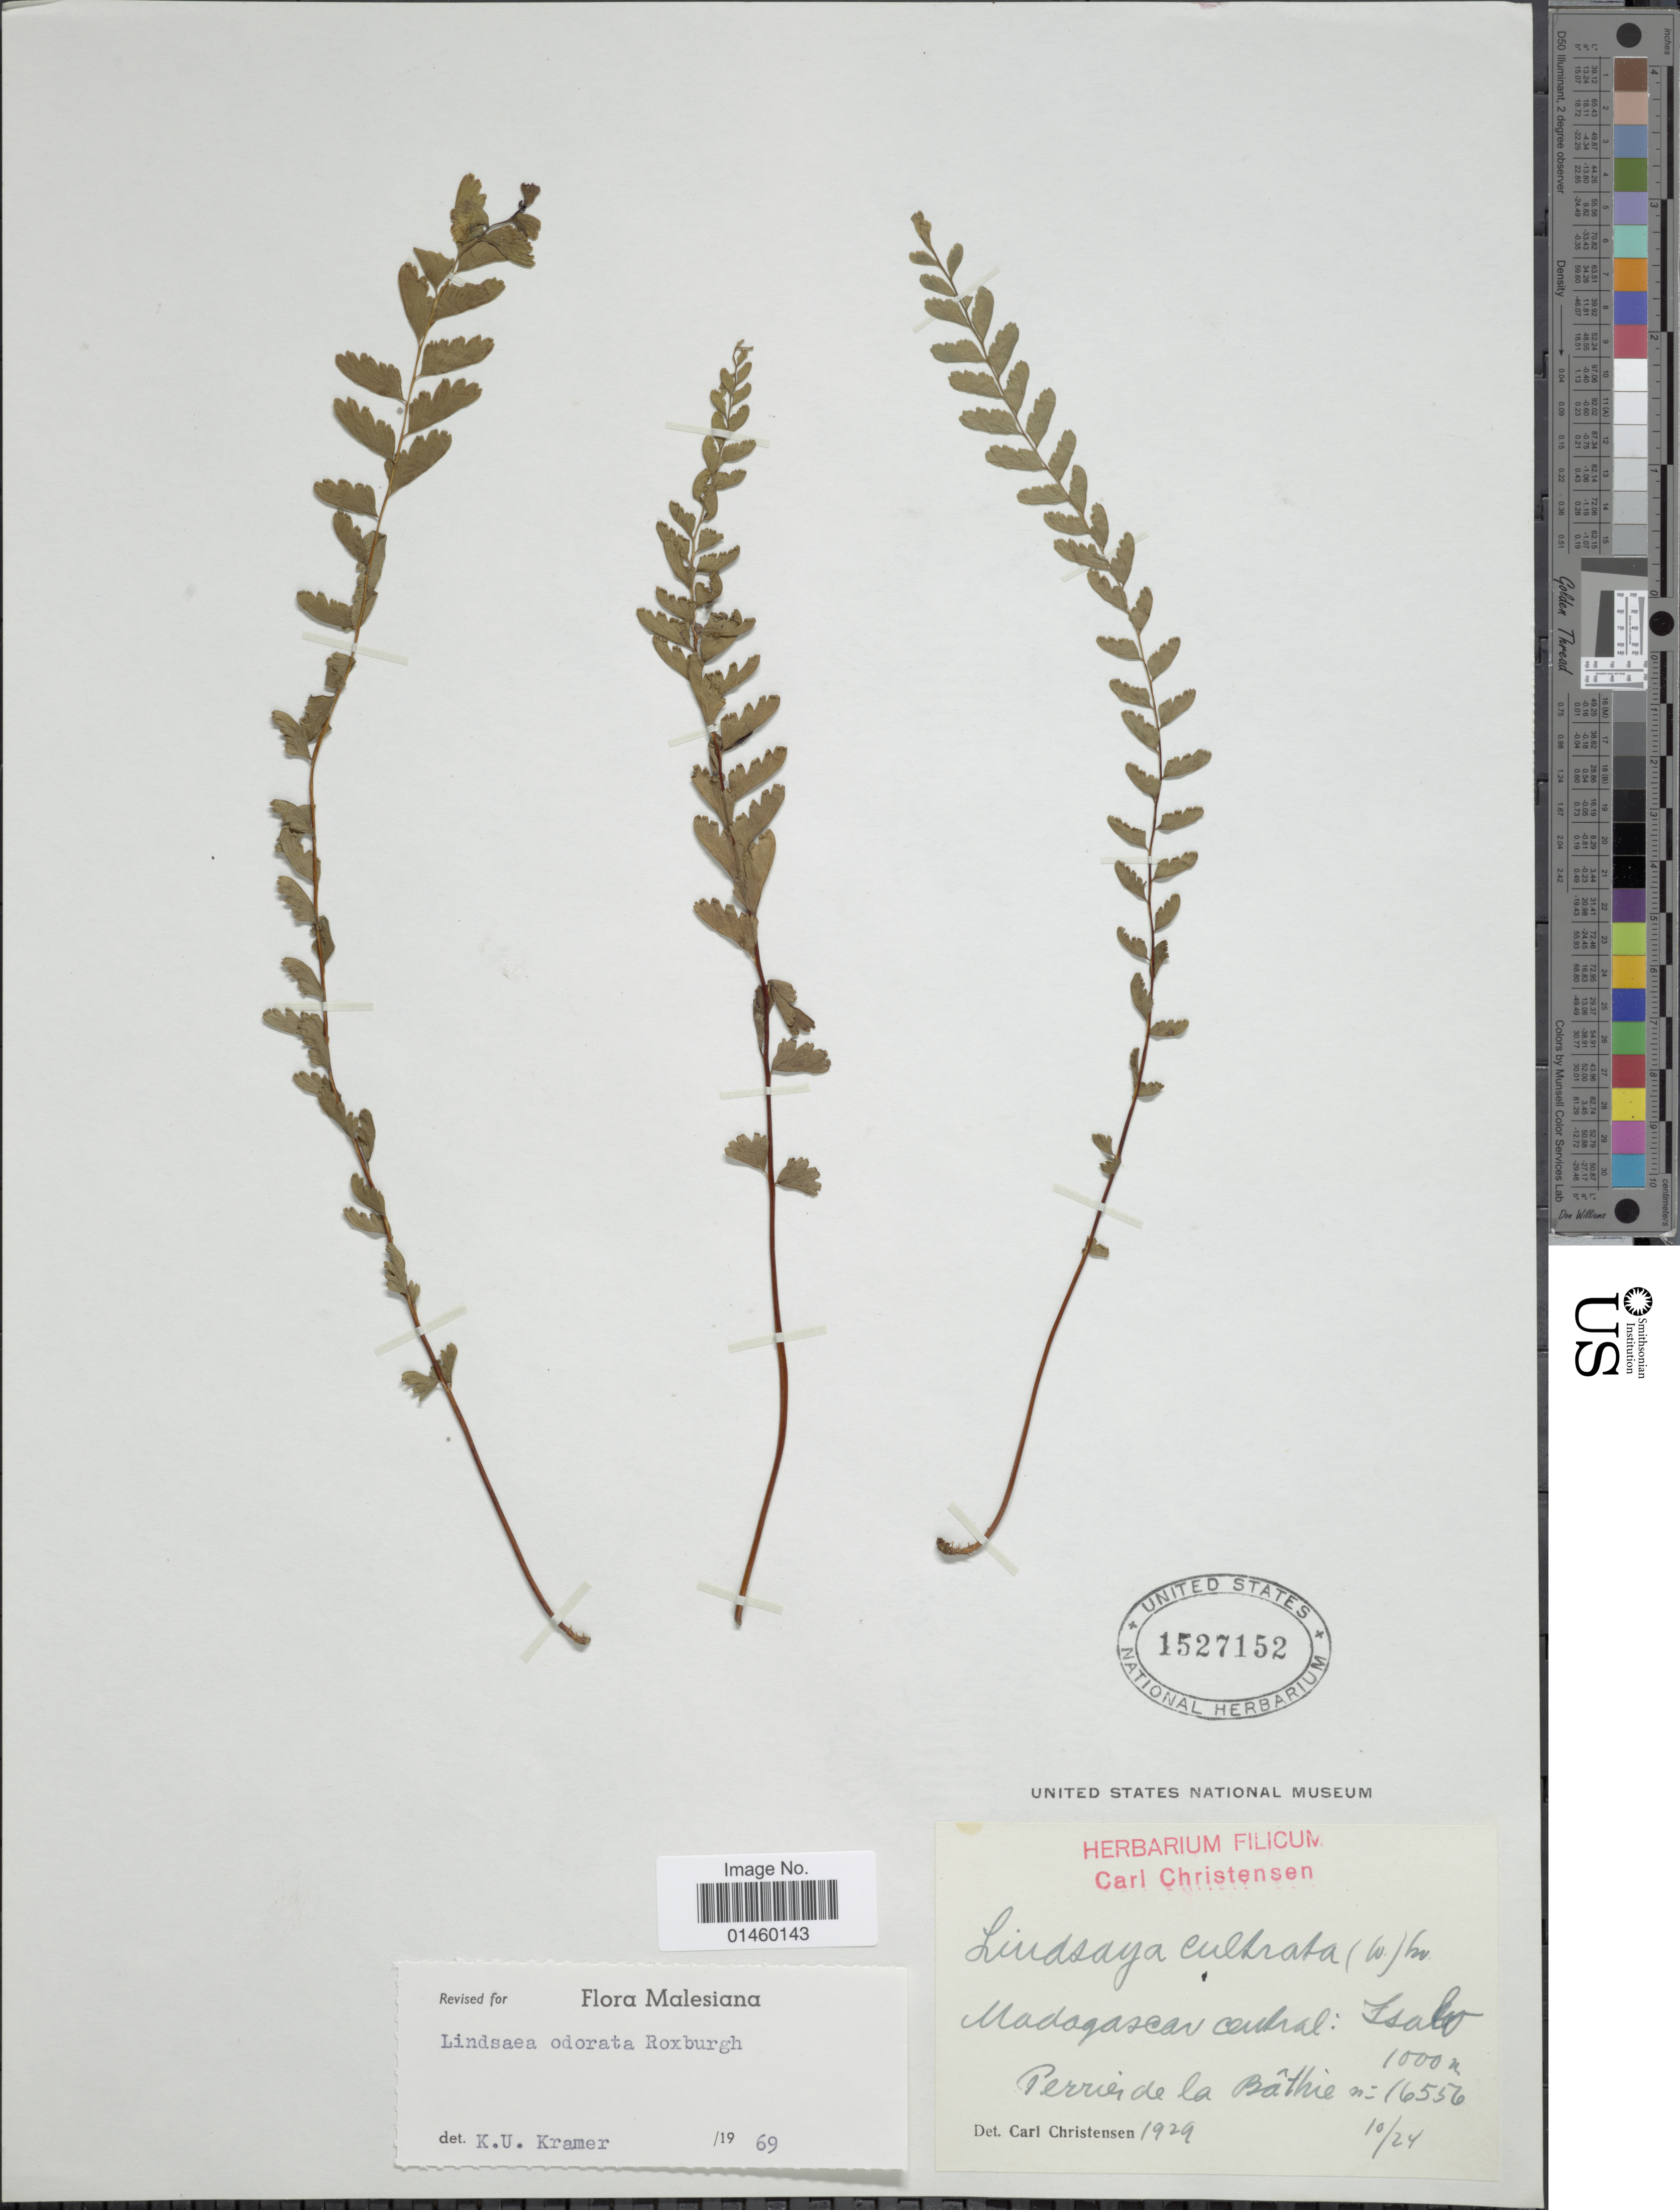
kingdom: Plantae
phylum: Tracheophyta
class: Polypodiopsida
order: Polypodiales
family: Lindsaeaceae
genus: Lindsaea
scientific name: Lindsaea odorata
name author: Roxb.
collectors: H. Perrier de la Bâthie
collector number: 16556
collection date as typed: Transcribed d/m/y: /10/24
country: Madagascar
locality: Madagascar central: Isalo.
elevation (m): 1000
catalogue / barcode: US 1527152